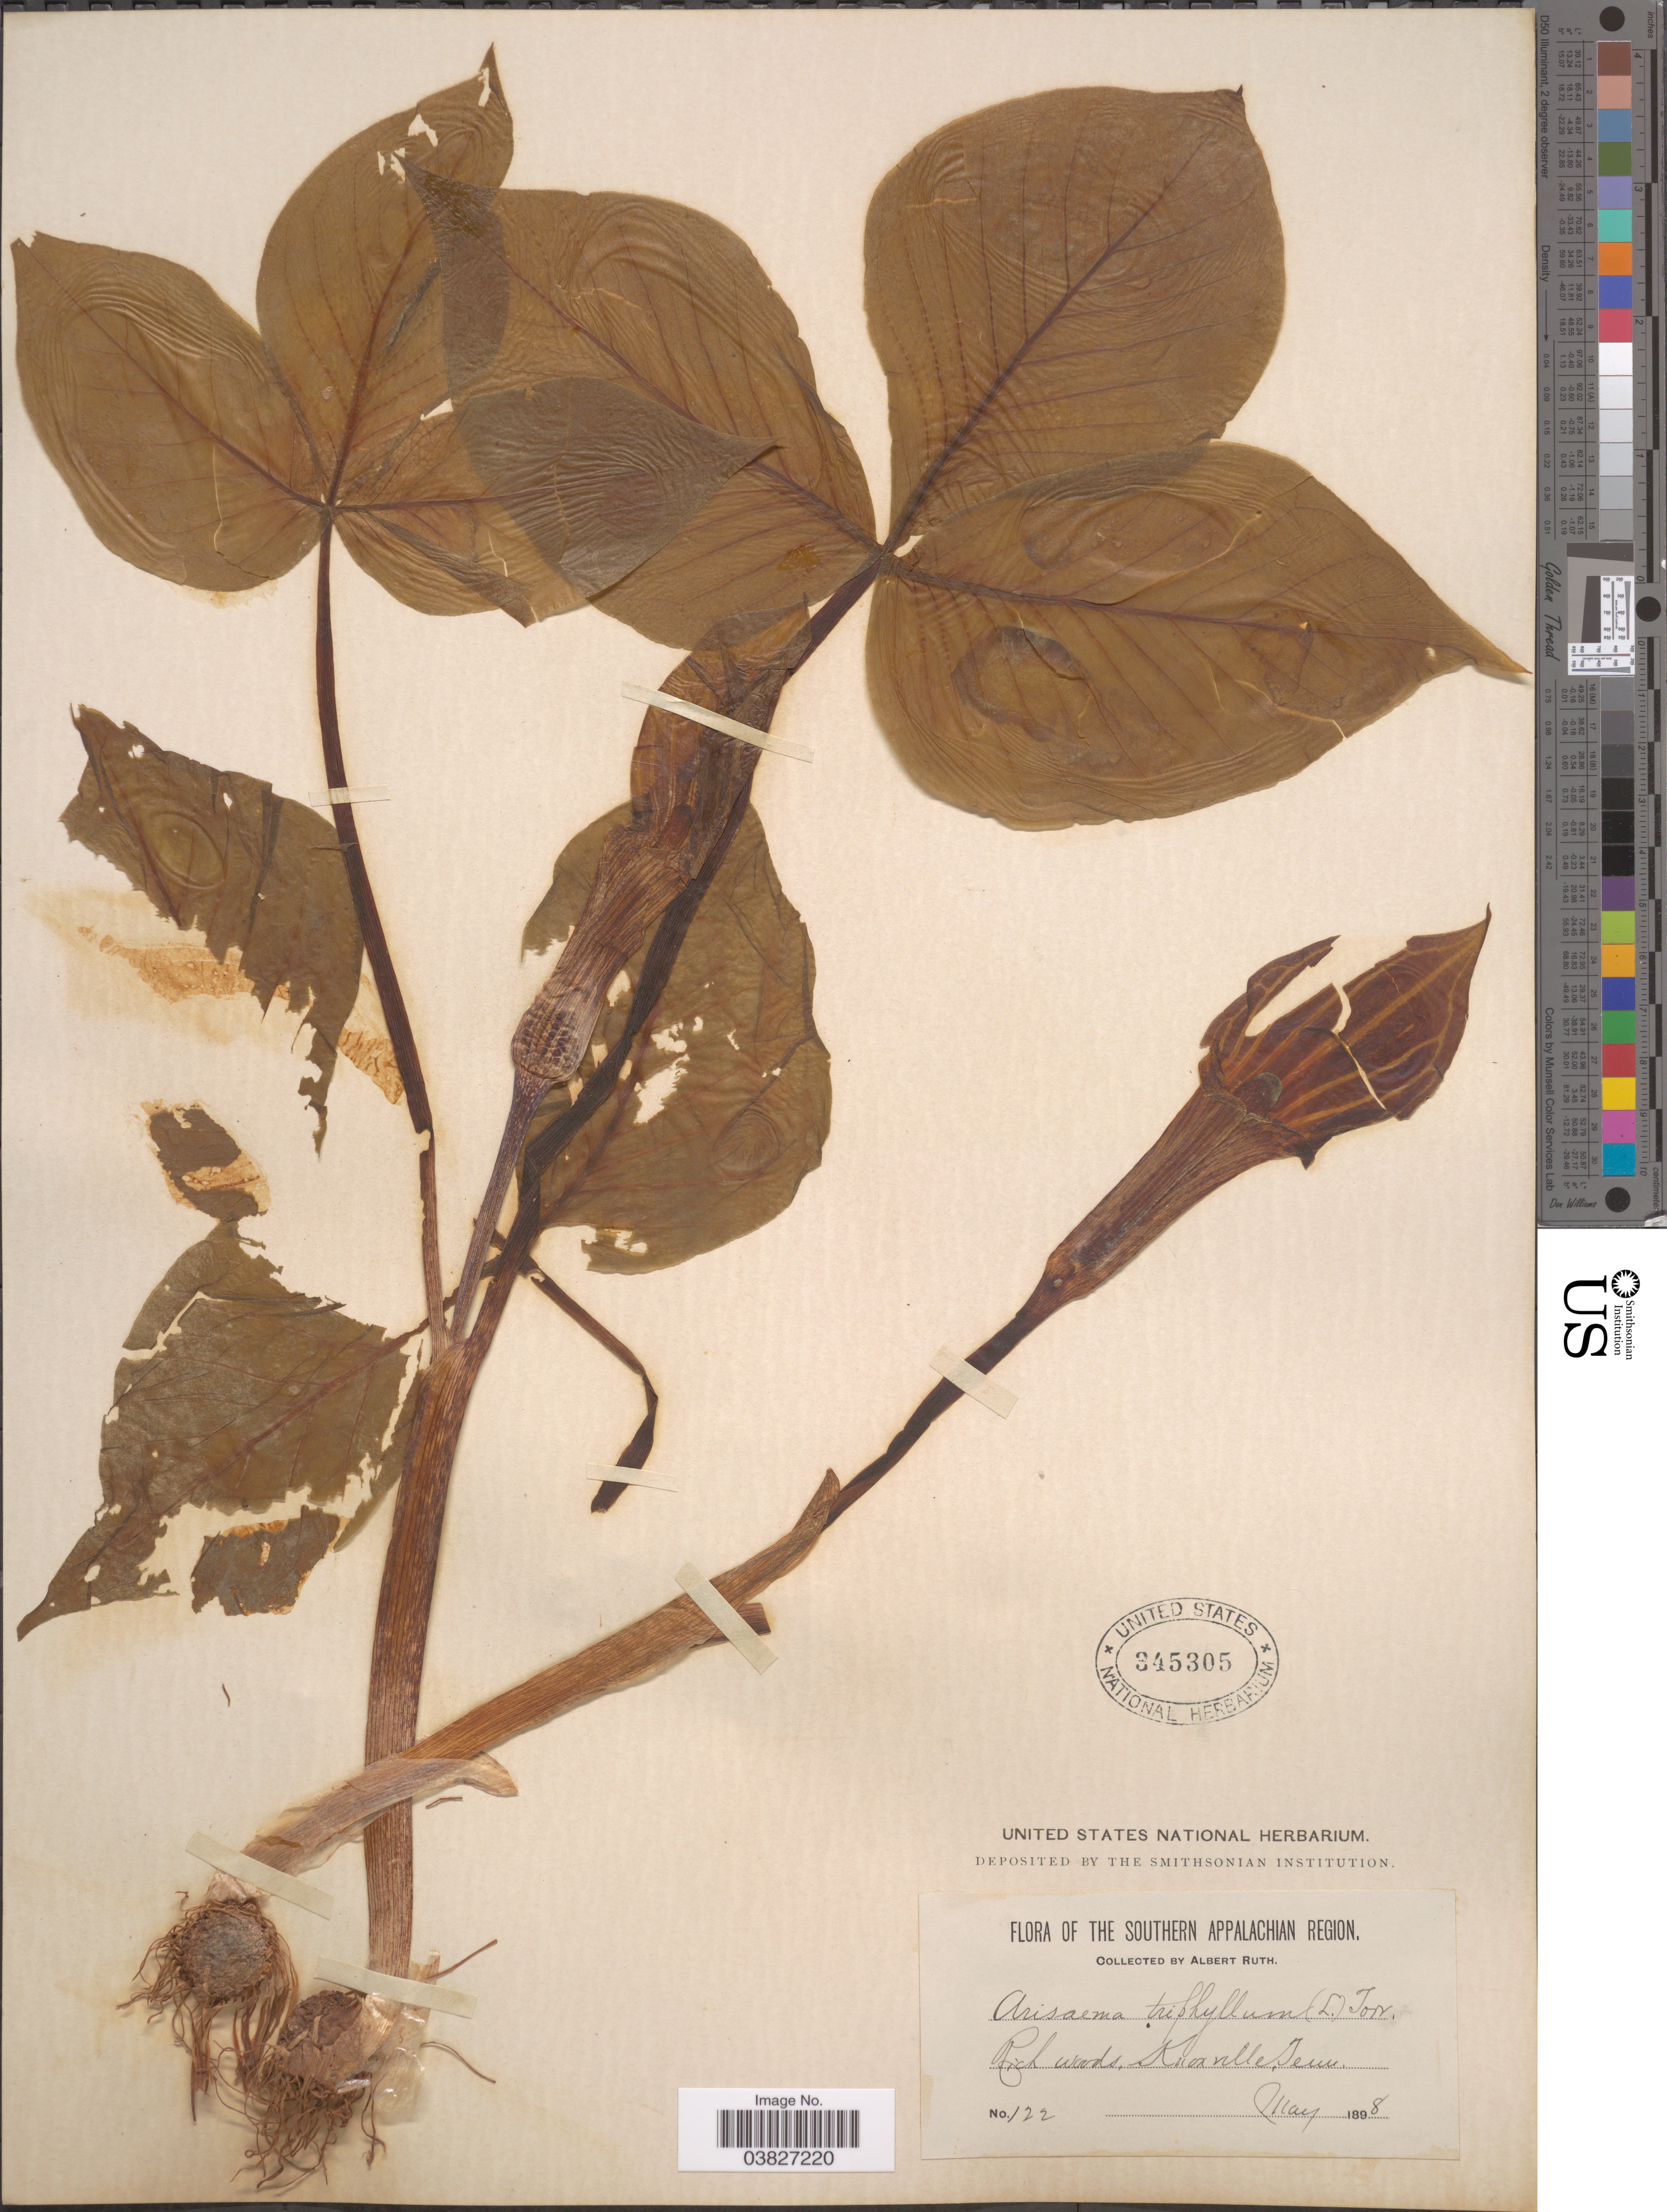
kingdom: Plantae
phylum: Tracheophyta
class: Liliopsida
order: Alismatales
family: Araceae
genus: Arisaema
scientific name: Arisaema triphyllum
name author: (L.) Schott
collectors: A. Ruth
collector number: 122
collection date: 1898-05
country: United States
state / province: Tennessee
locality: The Southern Appalachian Region. Knoxville.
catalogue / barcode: US 345305